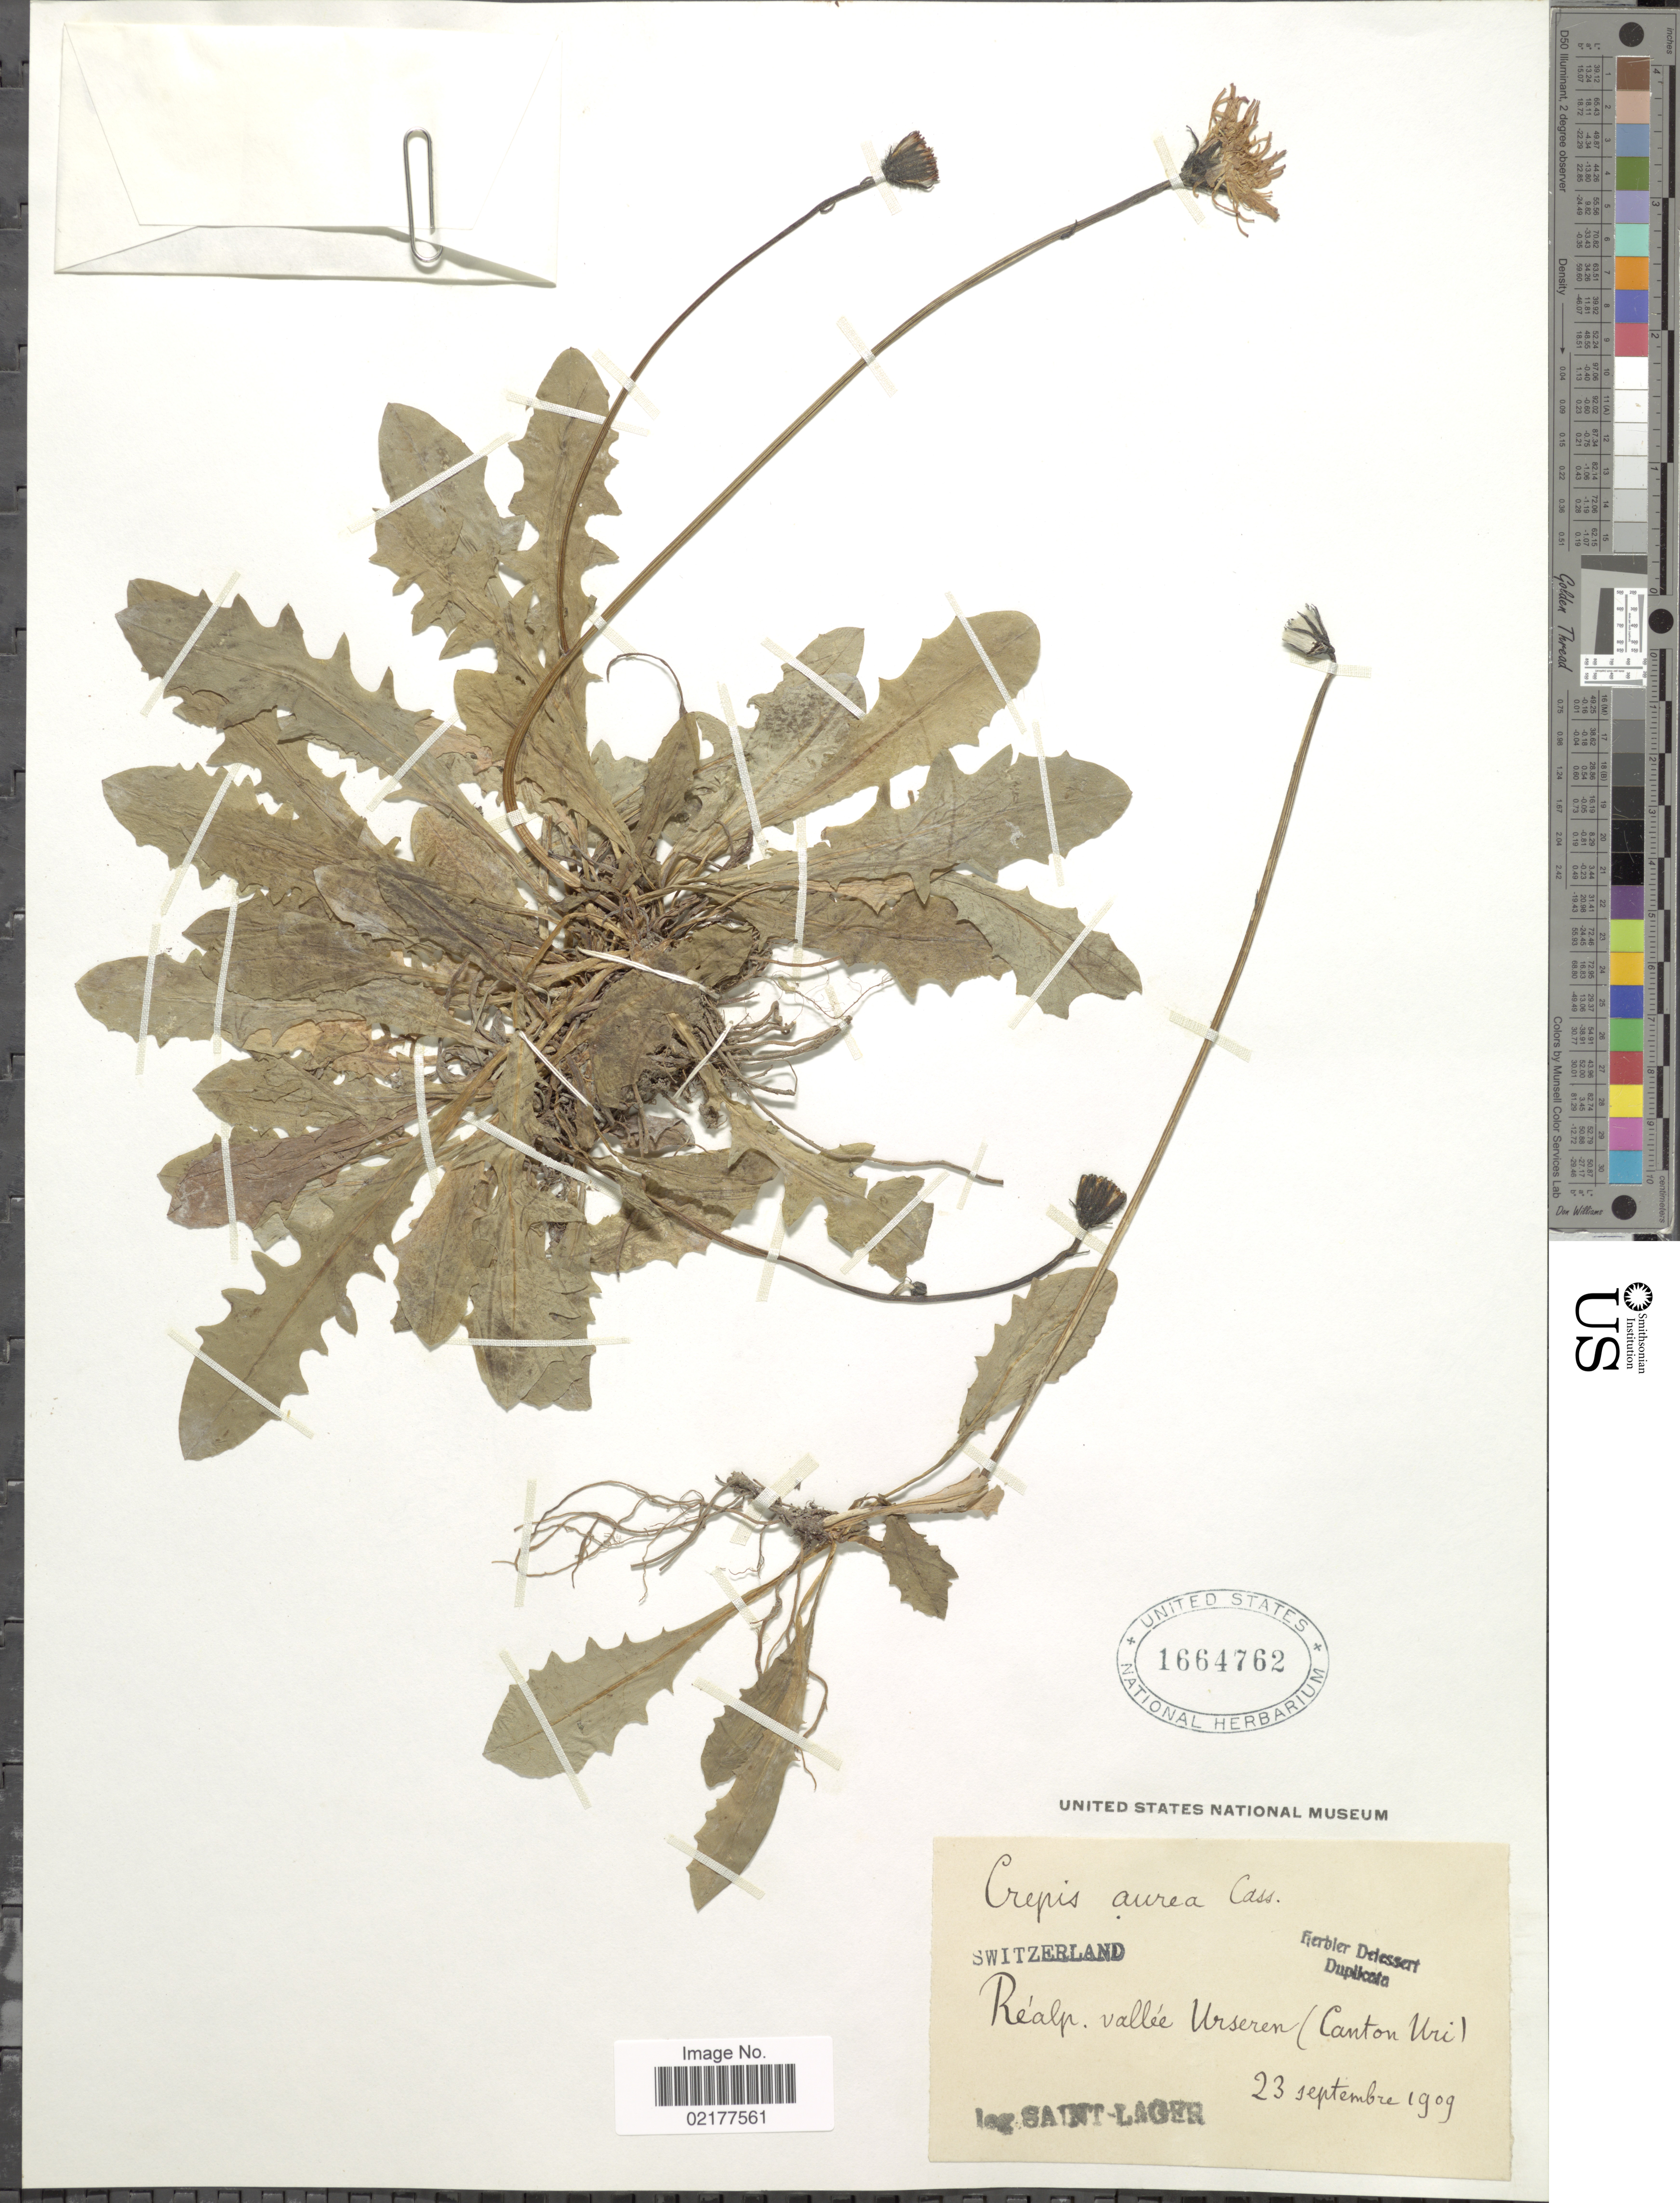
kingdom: Plantae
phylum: Tracheophyta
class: Magnoliopsida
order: Asterales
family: Asteraceae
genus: Crepis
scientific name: Crepis aurea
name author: (L.) Cass.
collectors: Saint-Lager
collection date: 1909-09-23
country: Switzerland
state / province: Uri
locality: Réalp. valleé Urseren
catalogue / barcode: US 1664762